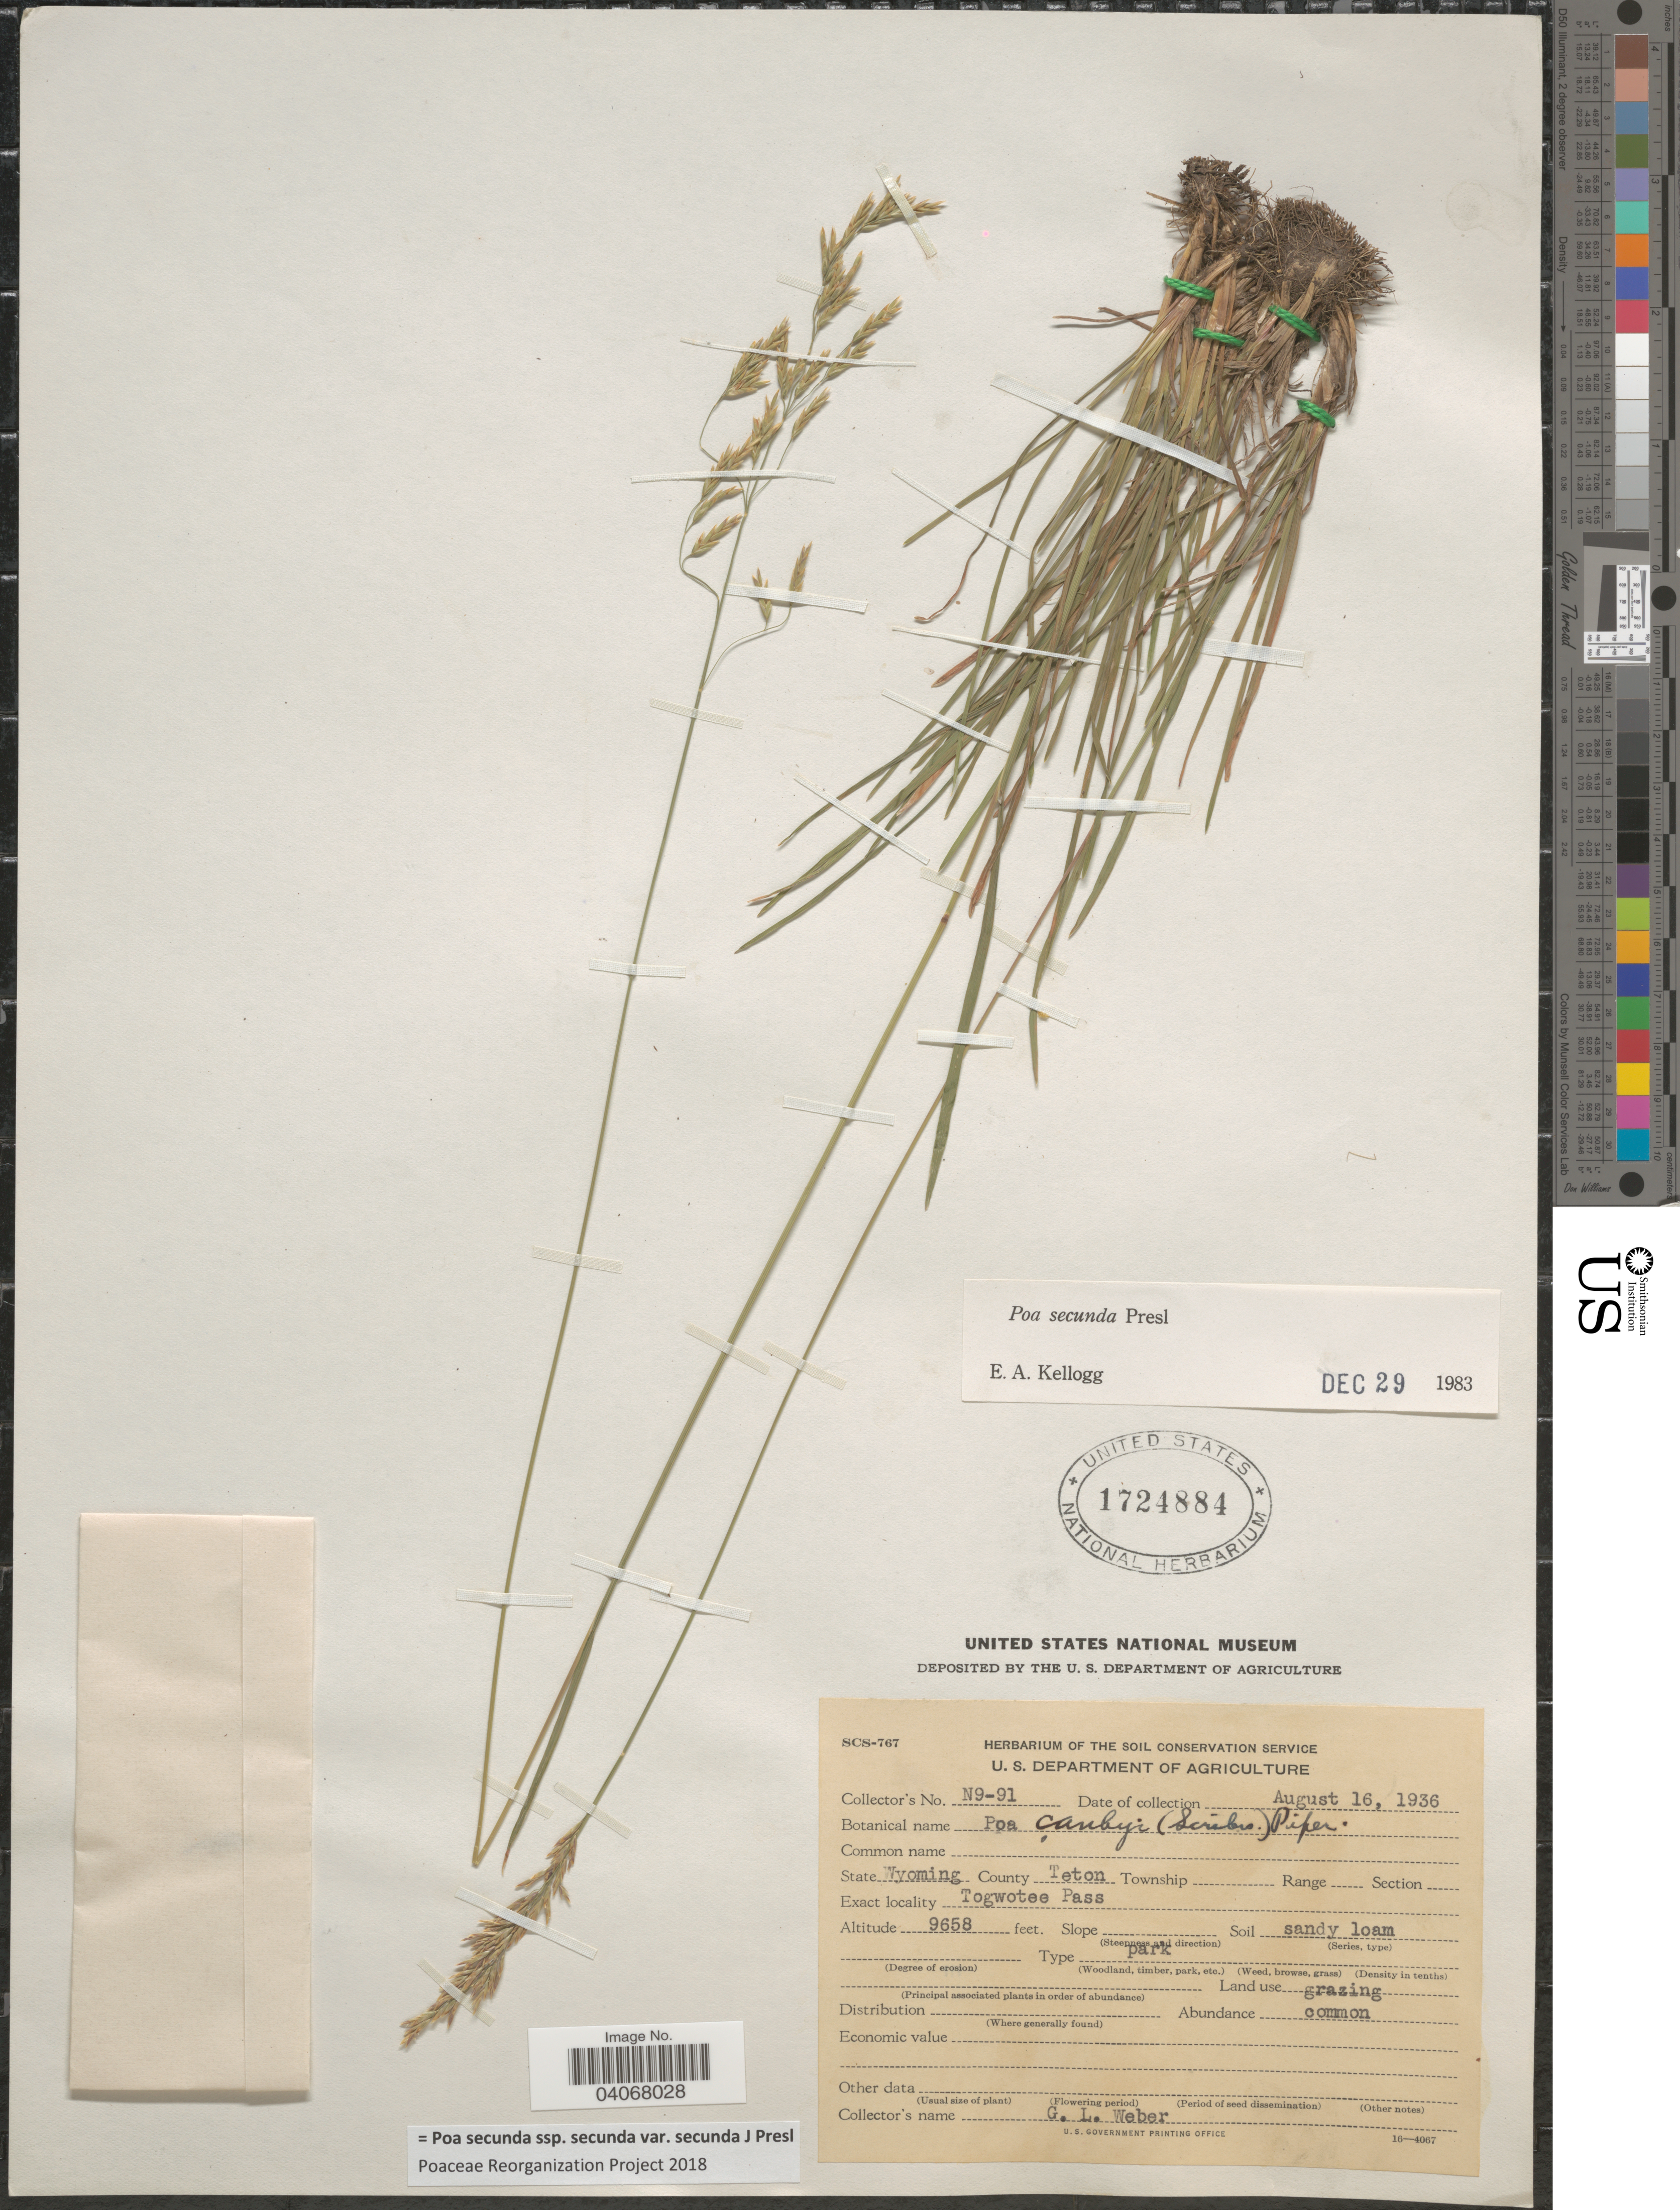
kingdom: Plantae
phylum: Tracheophyta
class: Liliopsida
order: Poales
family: Poaceae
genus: Poa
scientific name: Poa secunda subsp. secunda var. secunda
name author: J. Presl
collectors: G. Weber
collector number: N9-91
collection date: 1936-08-16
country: United States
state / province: Wyoming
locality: County Teton. Togwotee Pass.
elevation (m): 2944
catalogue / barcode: US 1724884